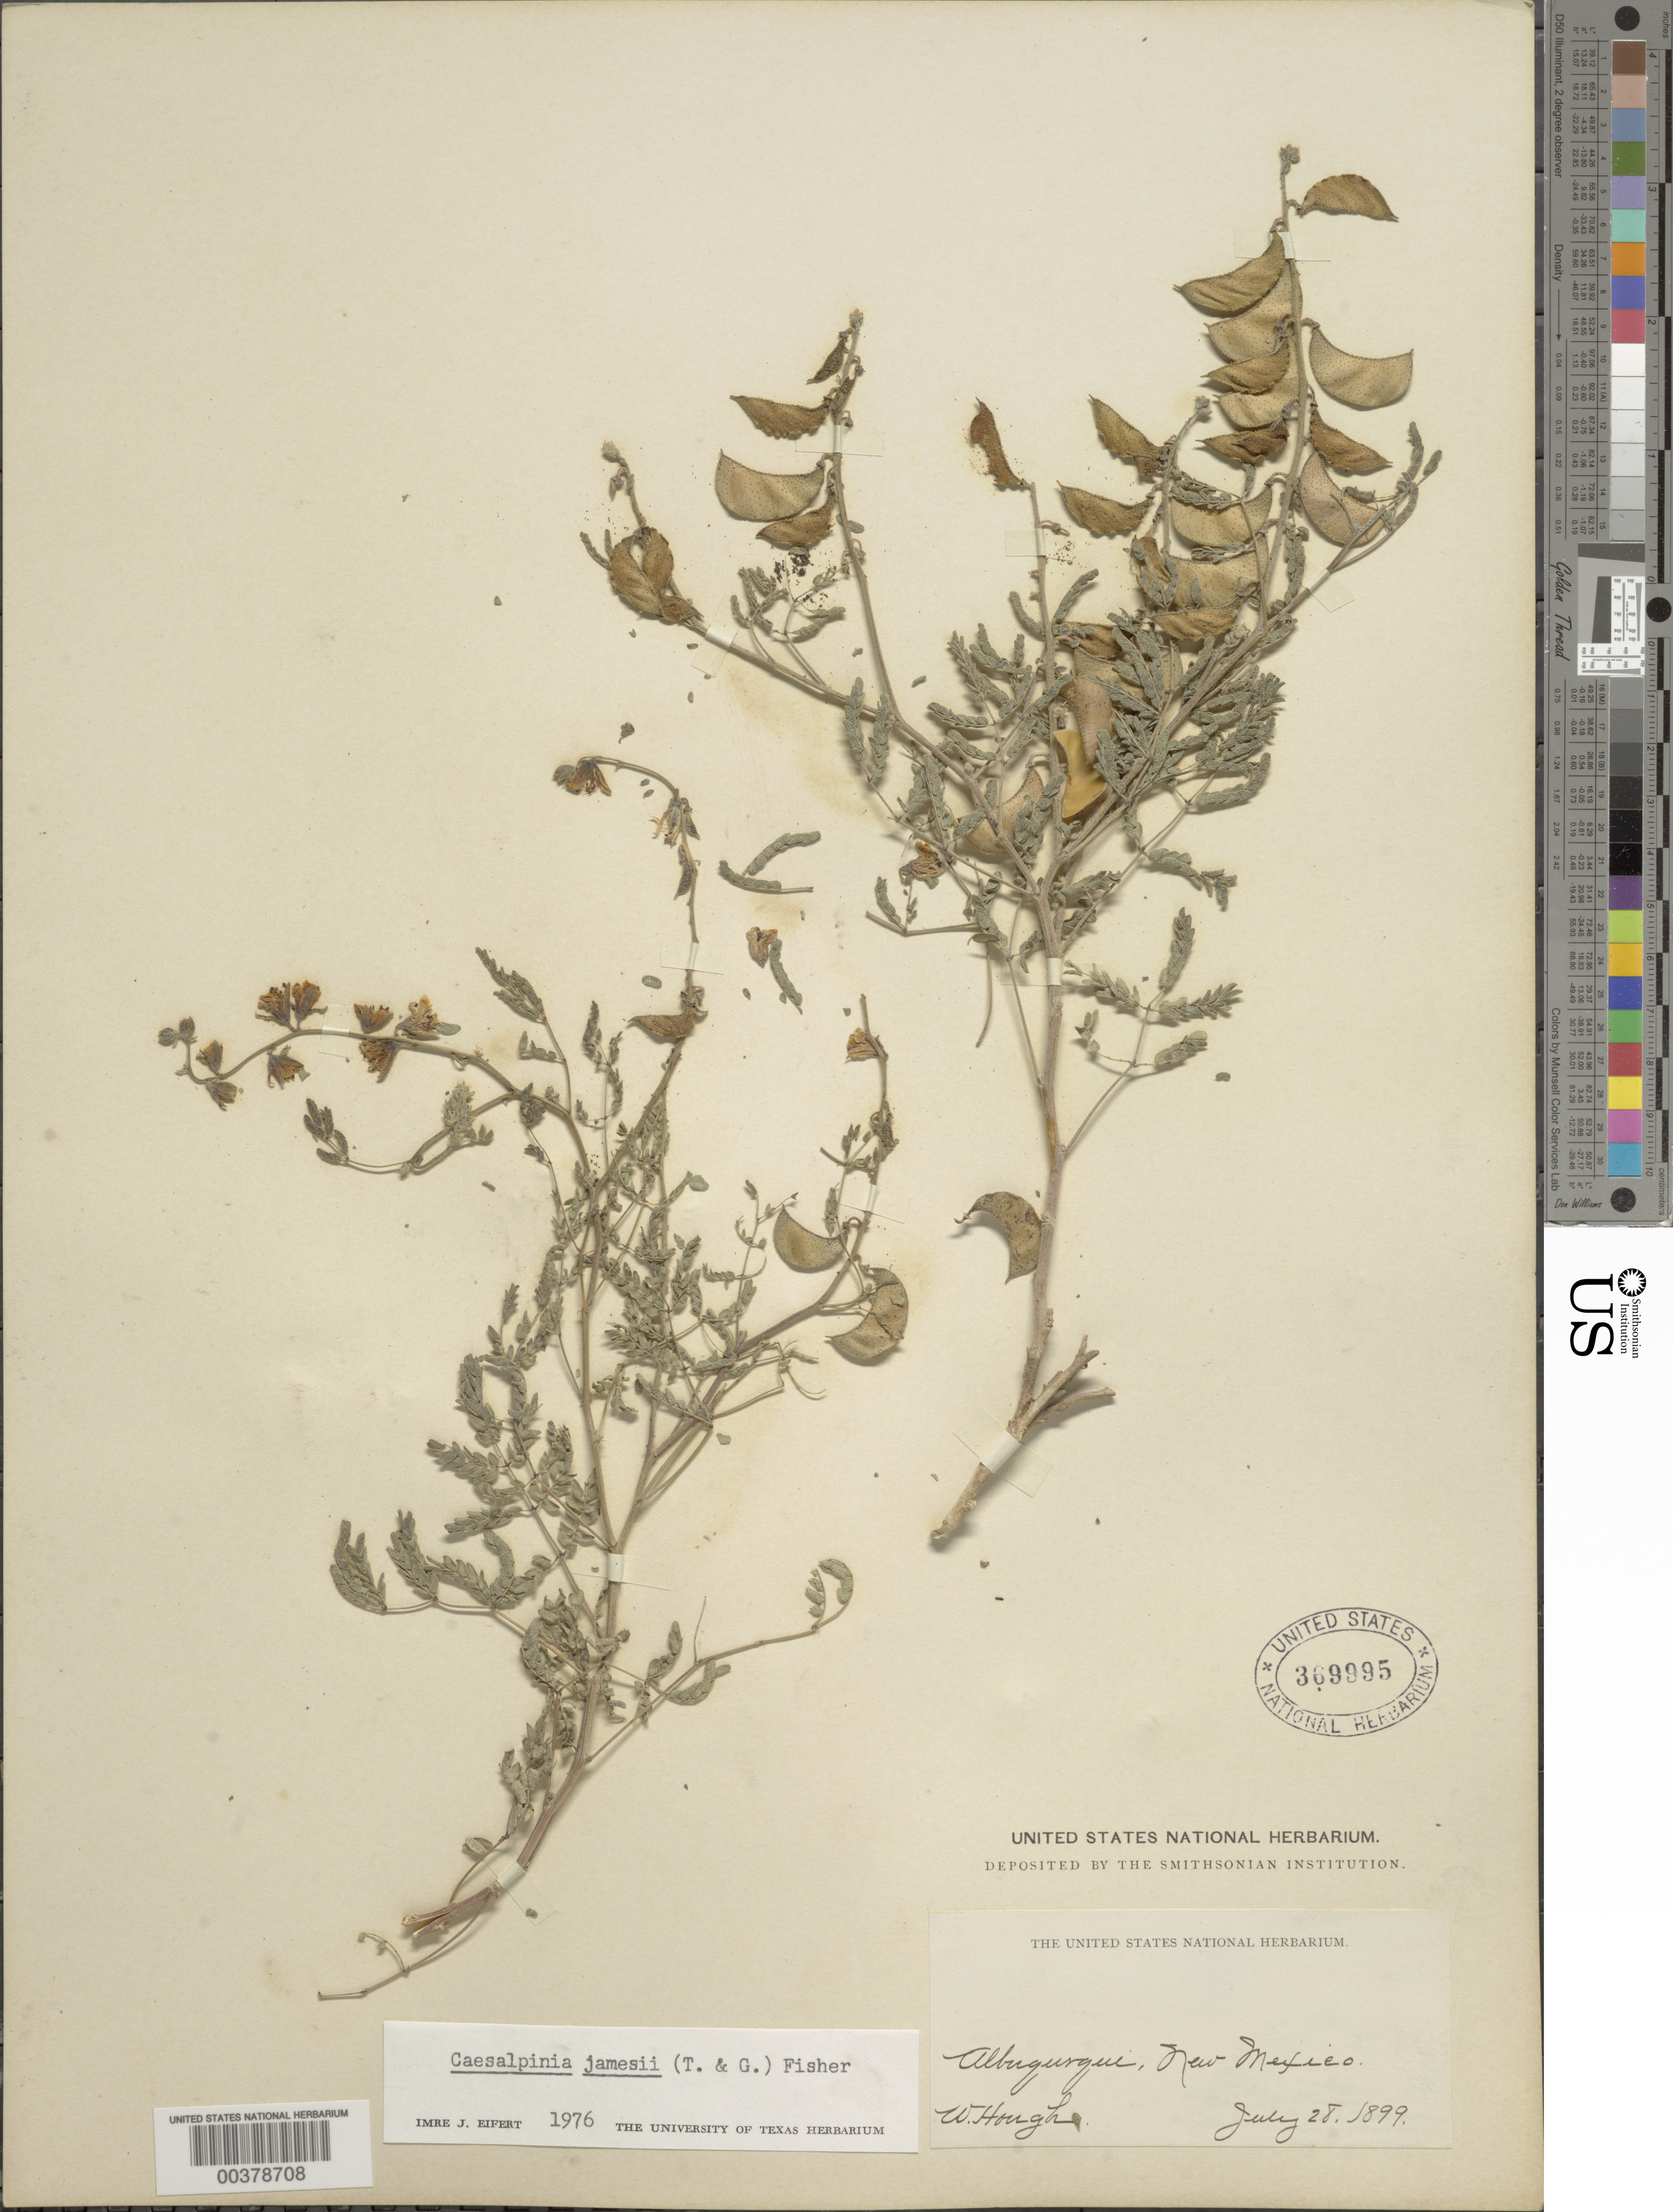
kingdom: Plantae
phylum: Tracheophyta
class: Magnoliopsida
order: Fabales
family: Fabaceae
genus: Pomaria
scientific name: Pomaria jamesii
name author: (Torr. & A. Gray) Walp.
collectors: W. Hough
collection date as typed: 28 Jul 1899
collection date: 1899-07-28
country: United States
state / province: New Mexico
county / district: Bernalillo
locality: Albuquerque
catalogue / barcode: US 369995